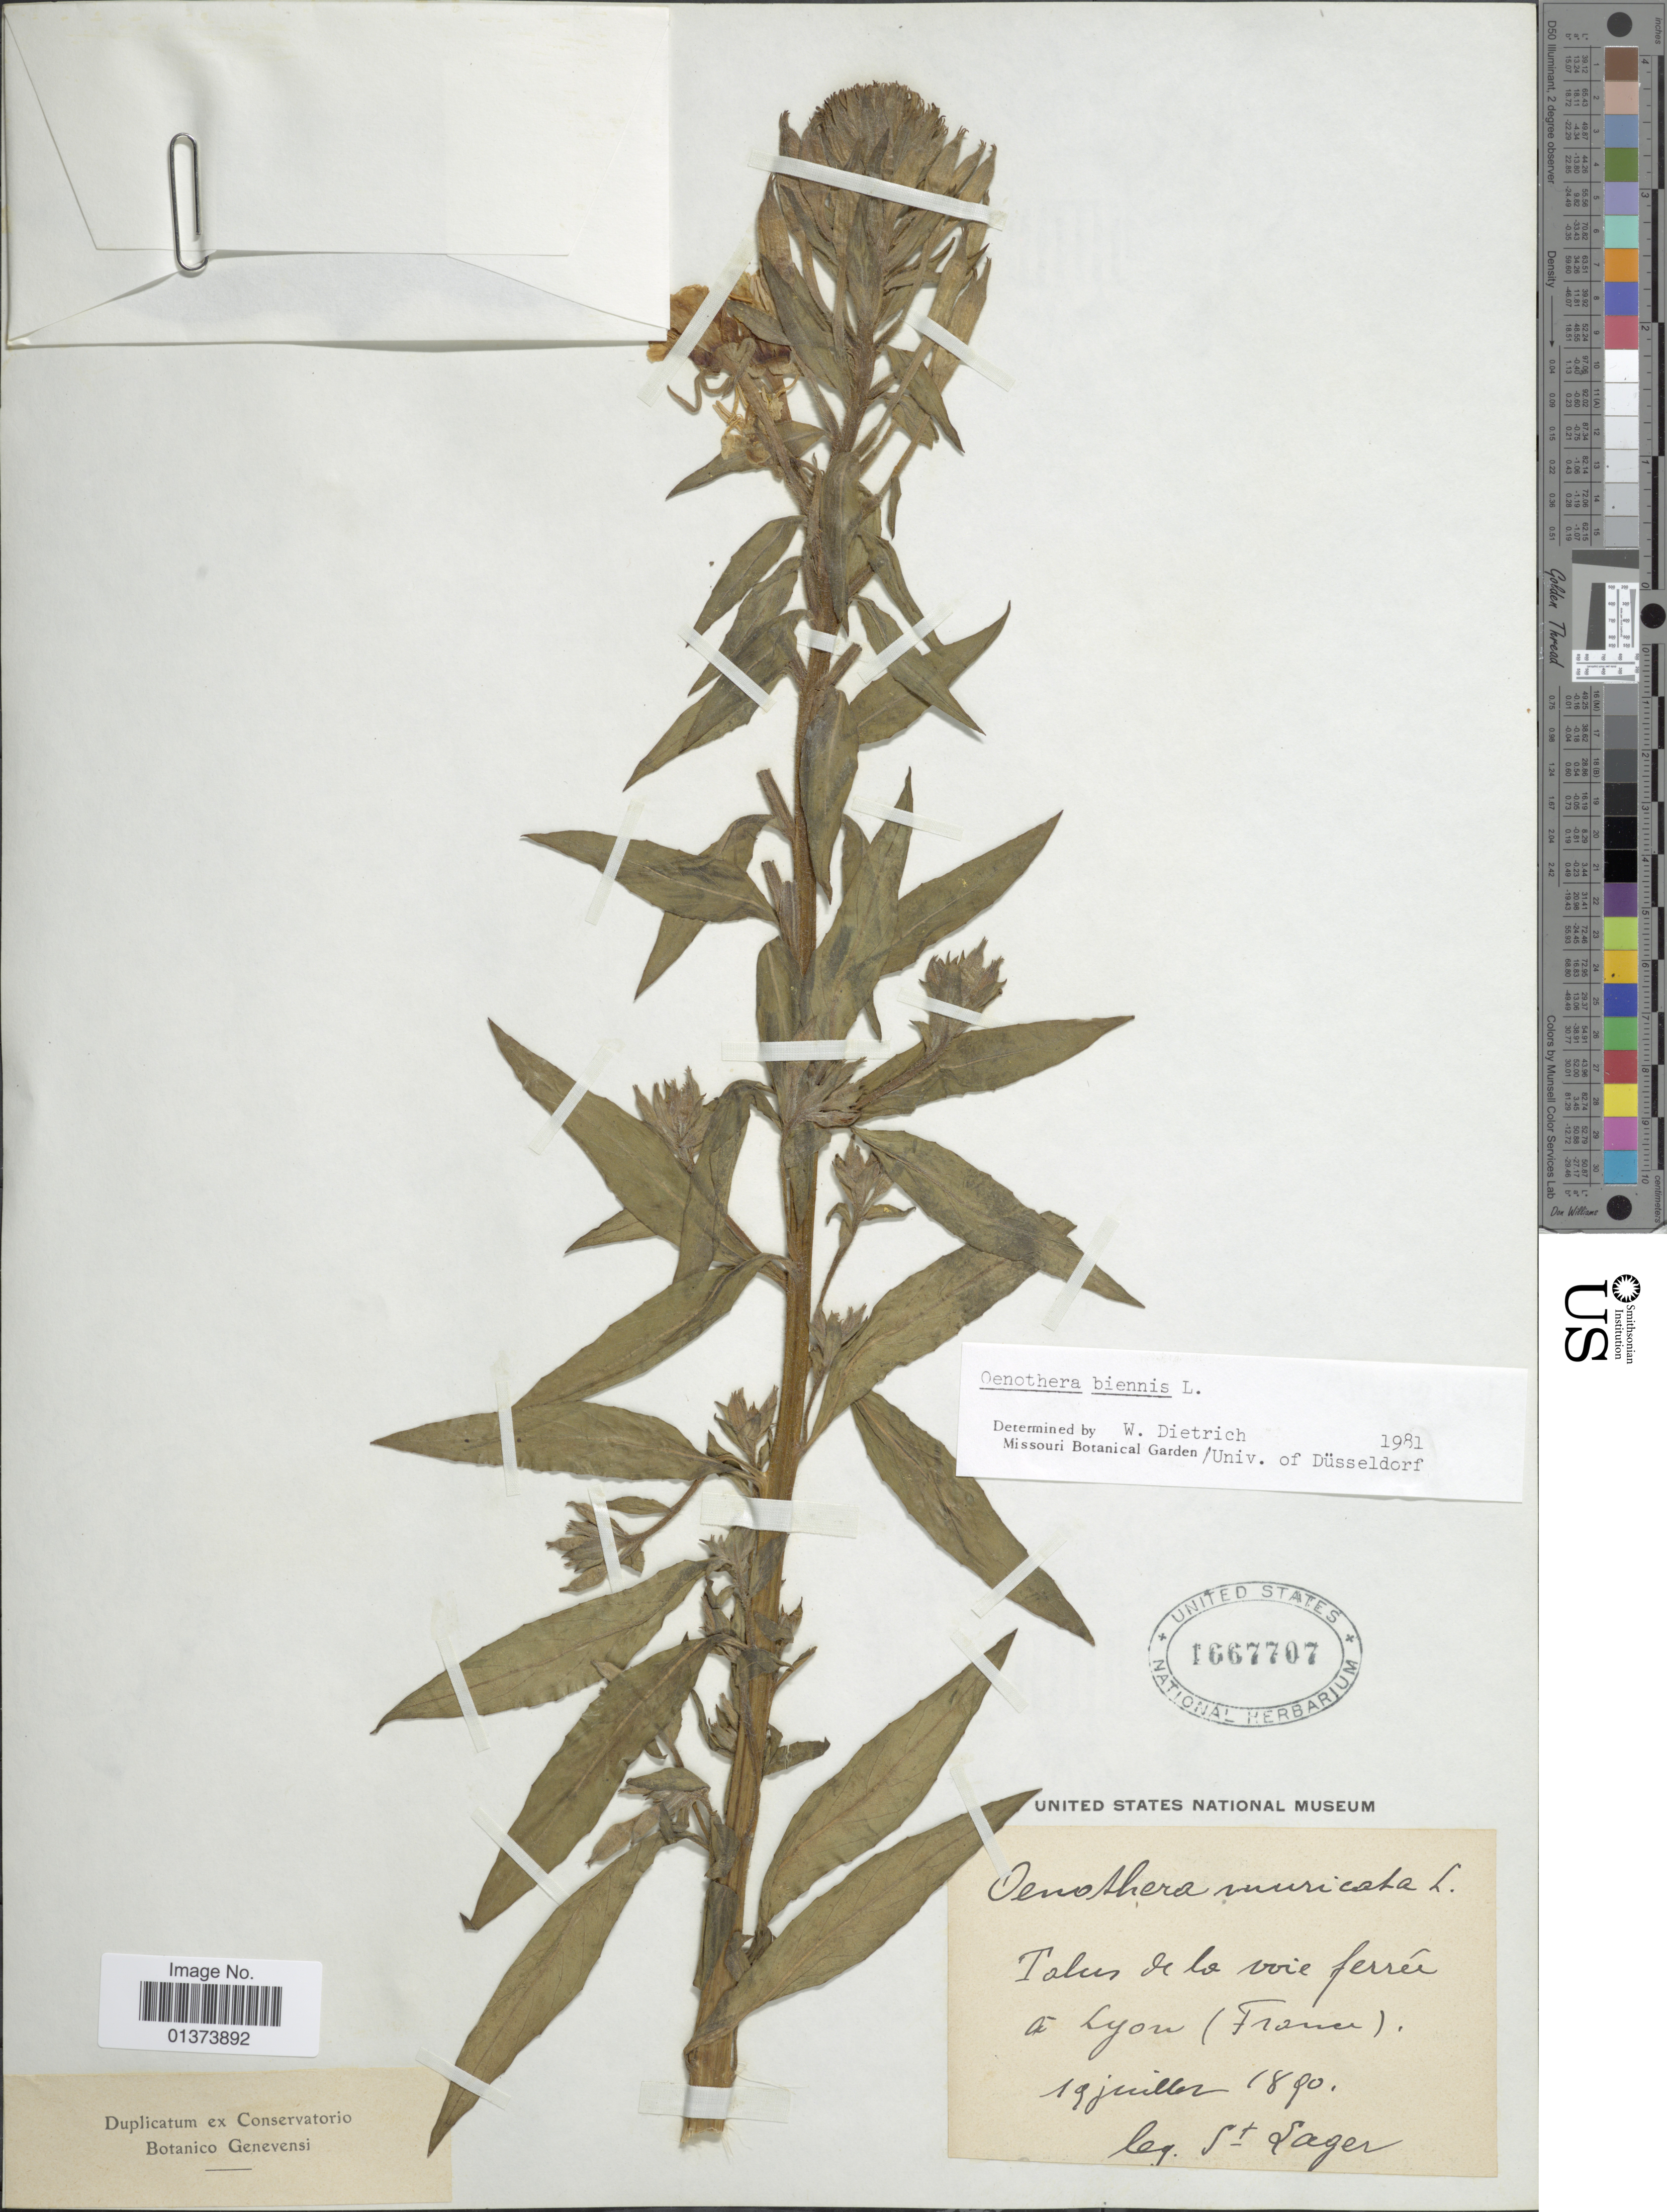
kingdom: Plantae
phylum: Tracheophyta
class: Magnoliopsida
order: Myrtales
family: Onagraceae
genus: Oenothera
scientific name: Oenothera biennis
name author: L.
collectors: S. Lager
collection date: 1890-07-19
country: France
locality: Talus de la voie ferrée á Lyon [interpreted]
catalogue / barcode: US 1667707